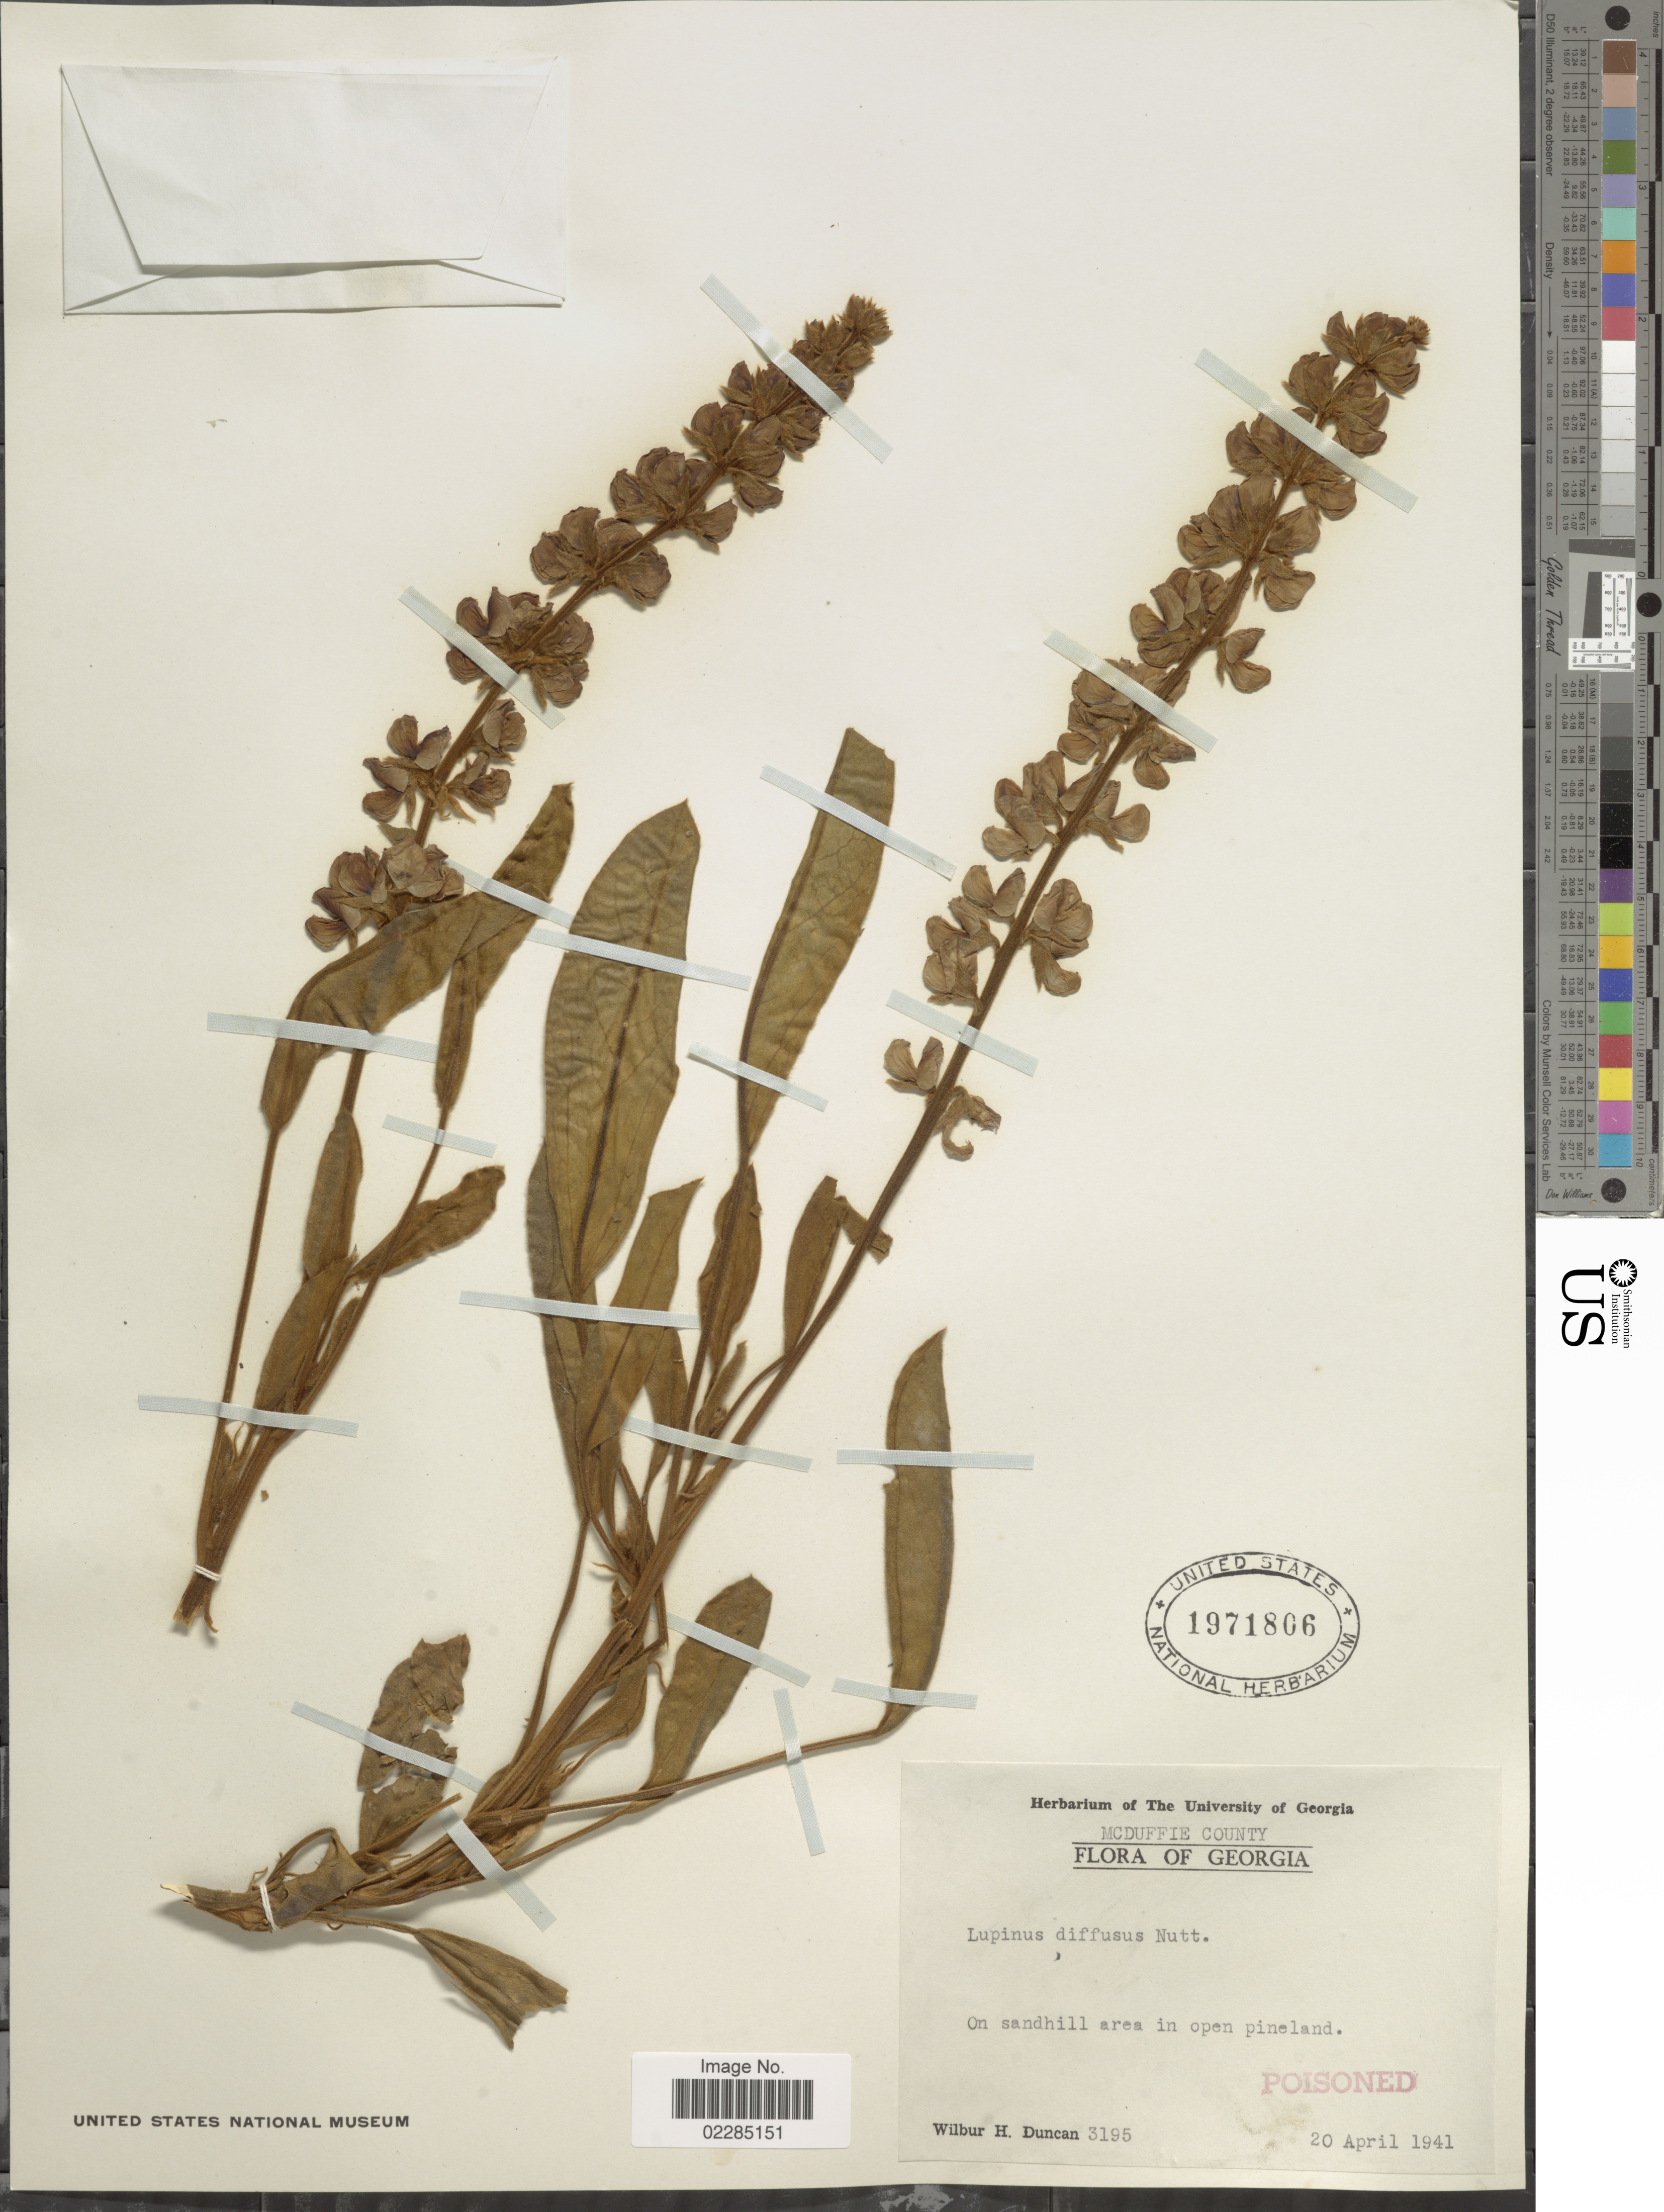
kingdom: Plantae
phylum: Tracheophyta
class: Magnoliopsida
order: Fabales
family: Fabaceae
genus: Lupinus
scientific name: Lupinus diffusus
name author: Nutt.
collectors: W. H. Duncan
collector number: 3195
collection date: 1941-04-20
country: United States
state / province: Georgia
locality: McDuffie County. On sandhill area in open pineland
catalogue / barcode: US 1971806